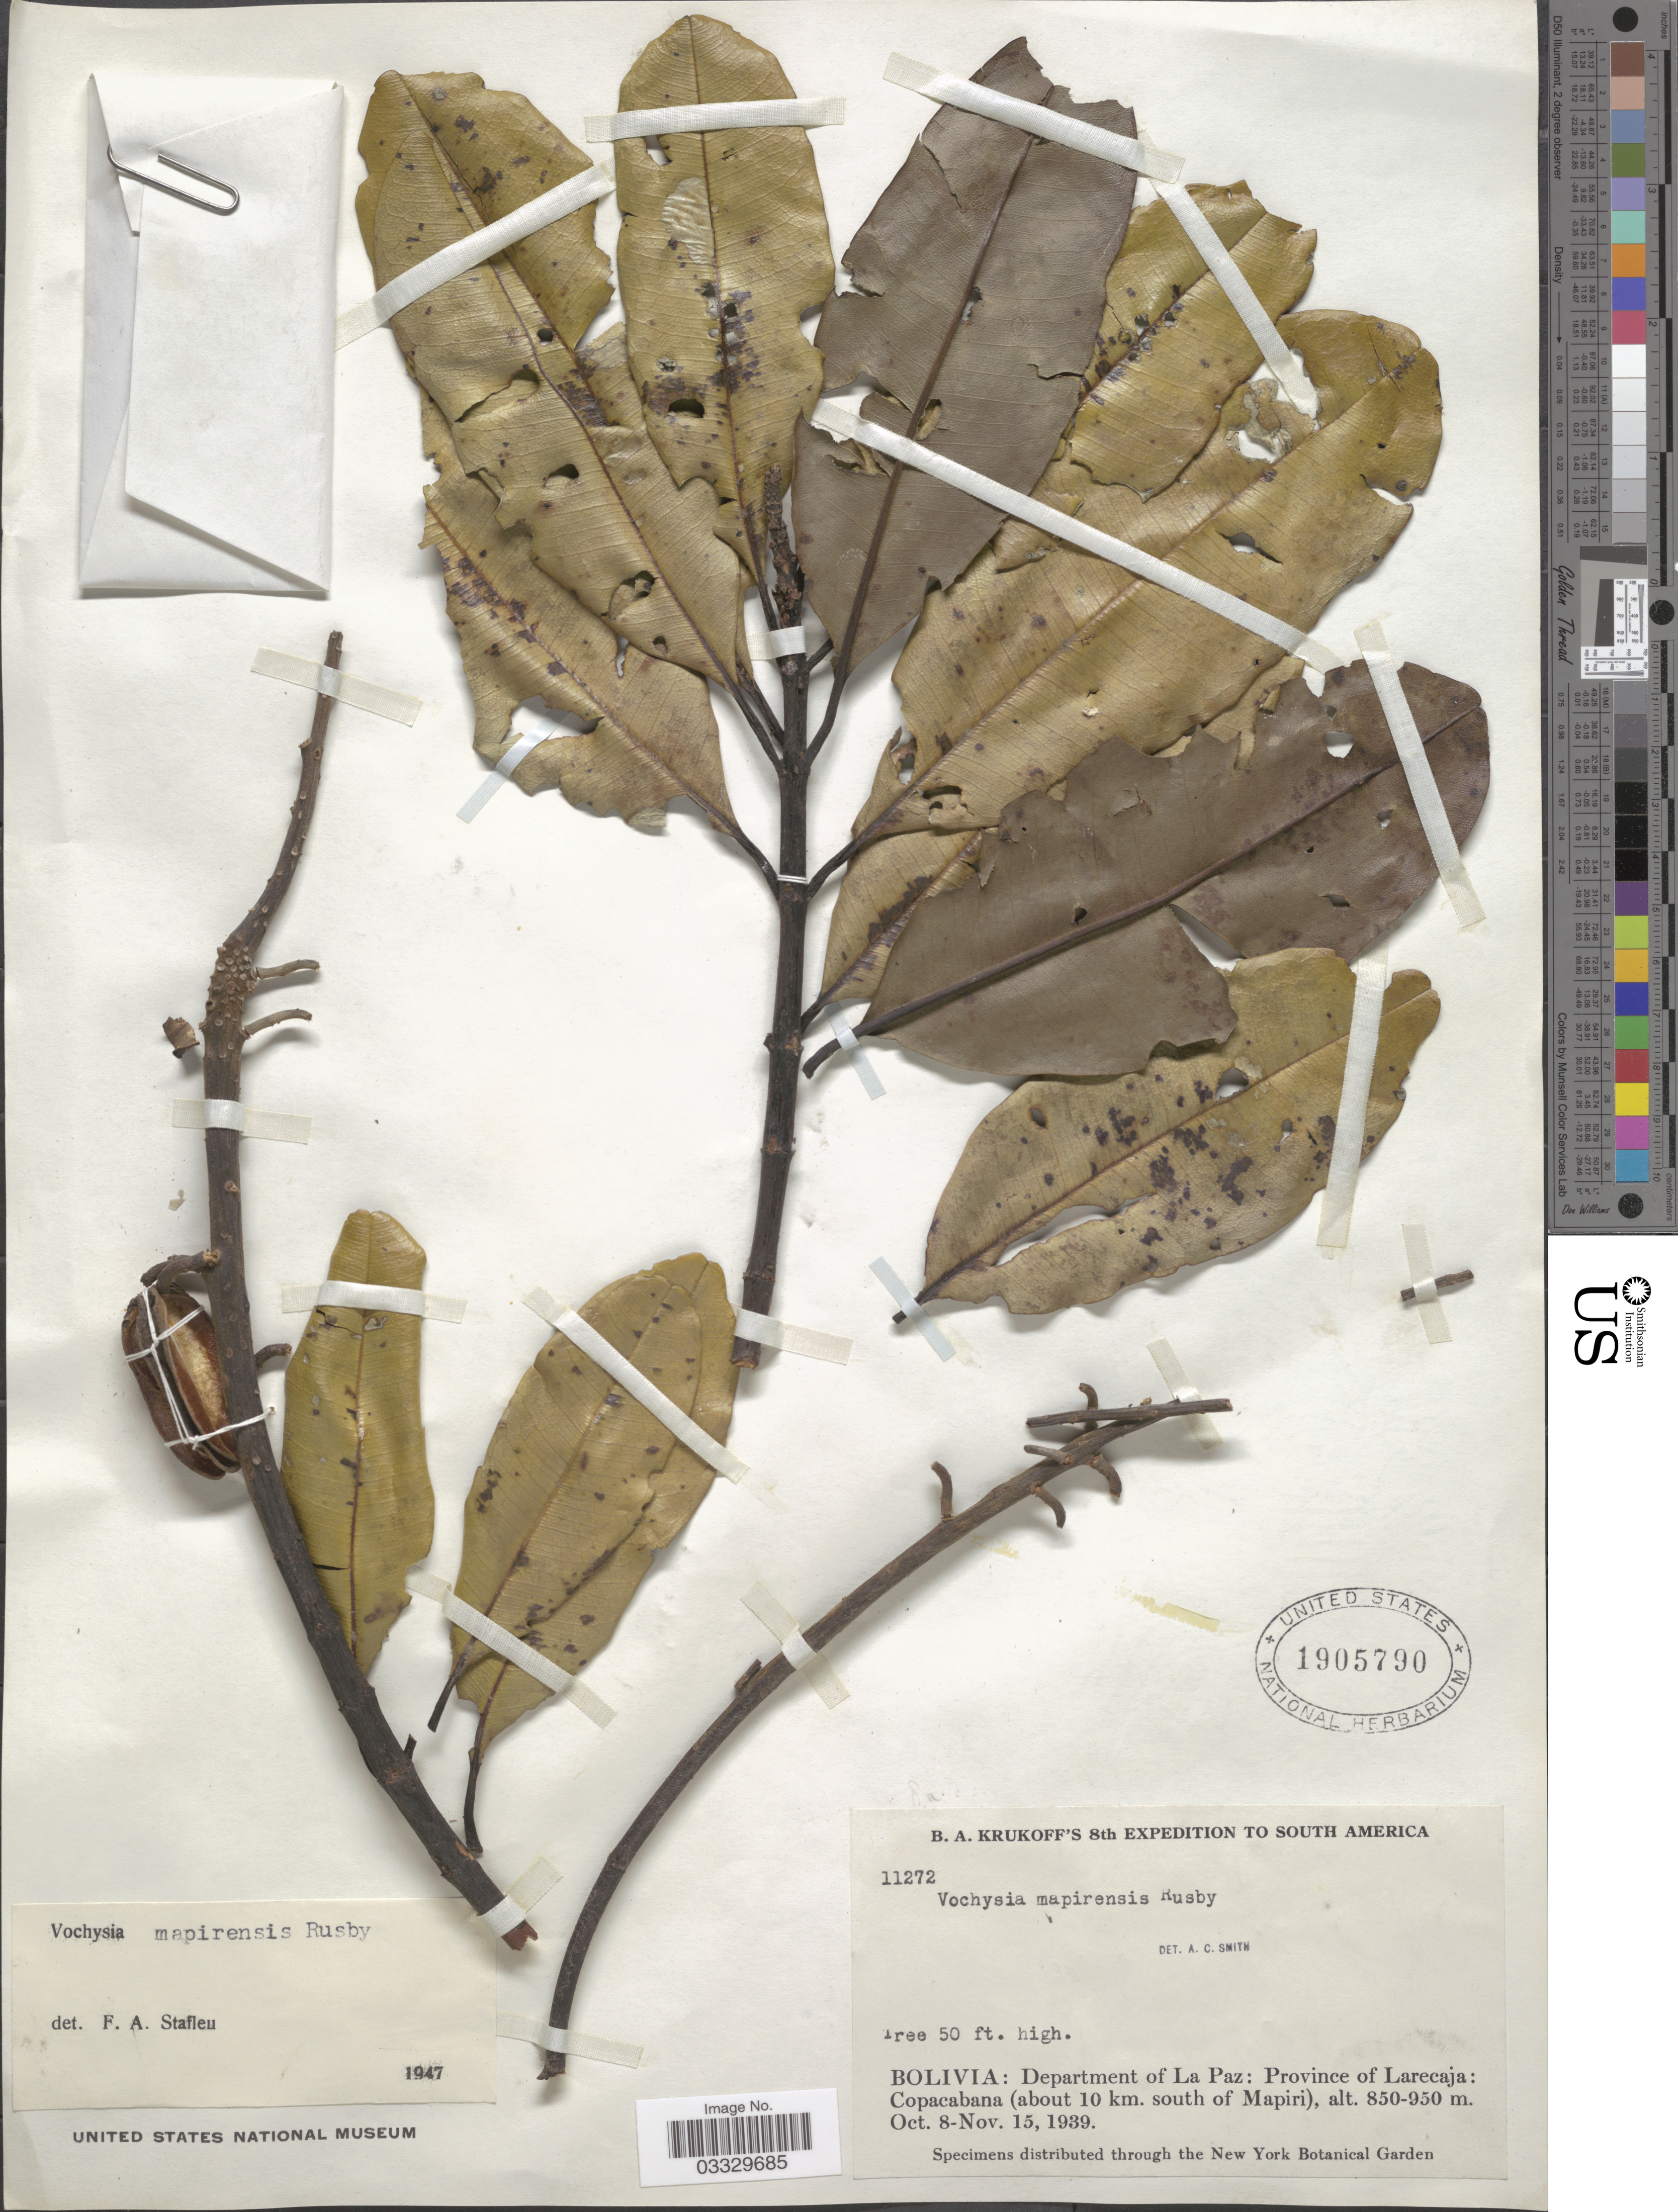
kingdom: Plantae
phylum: Tracheophyta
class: Magnoliopsida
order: Myrtales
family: Vochysiaceae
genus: Vochysia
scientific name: Vochysia mapirensis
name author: Rusby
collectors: B. A. Krukoff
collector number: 11272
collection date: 1939-10-08/1939-11-15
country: Bolivia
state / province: La Paz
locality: Department of La Paza: Province of Larecaja: Copacabana (about 10 km. south of Mapiri).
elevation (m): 850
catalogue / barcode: US 1905790